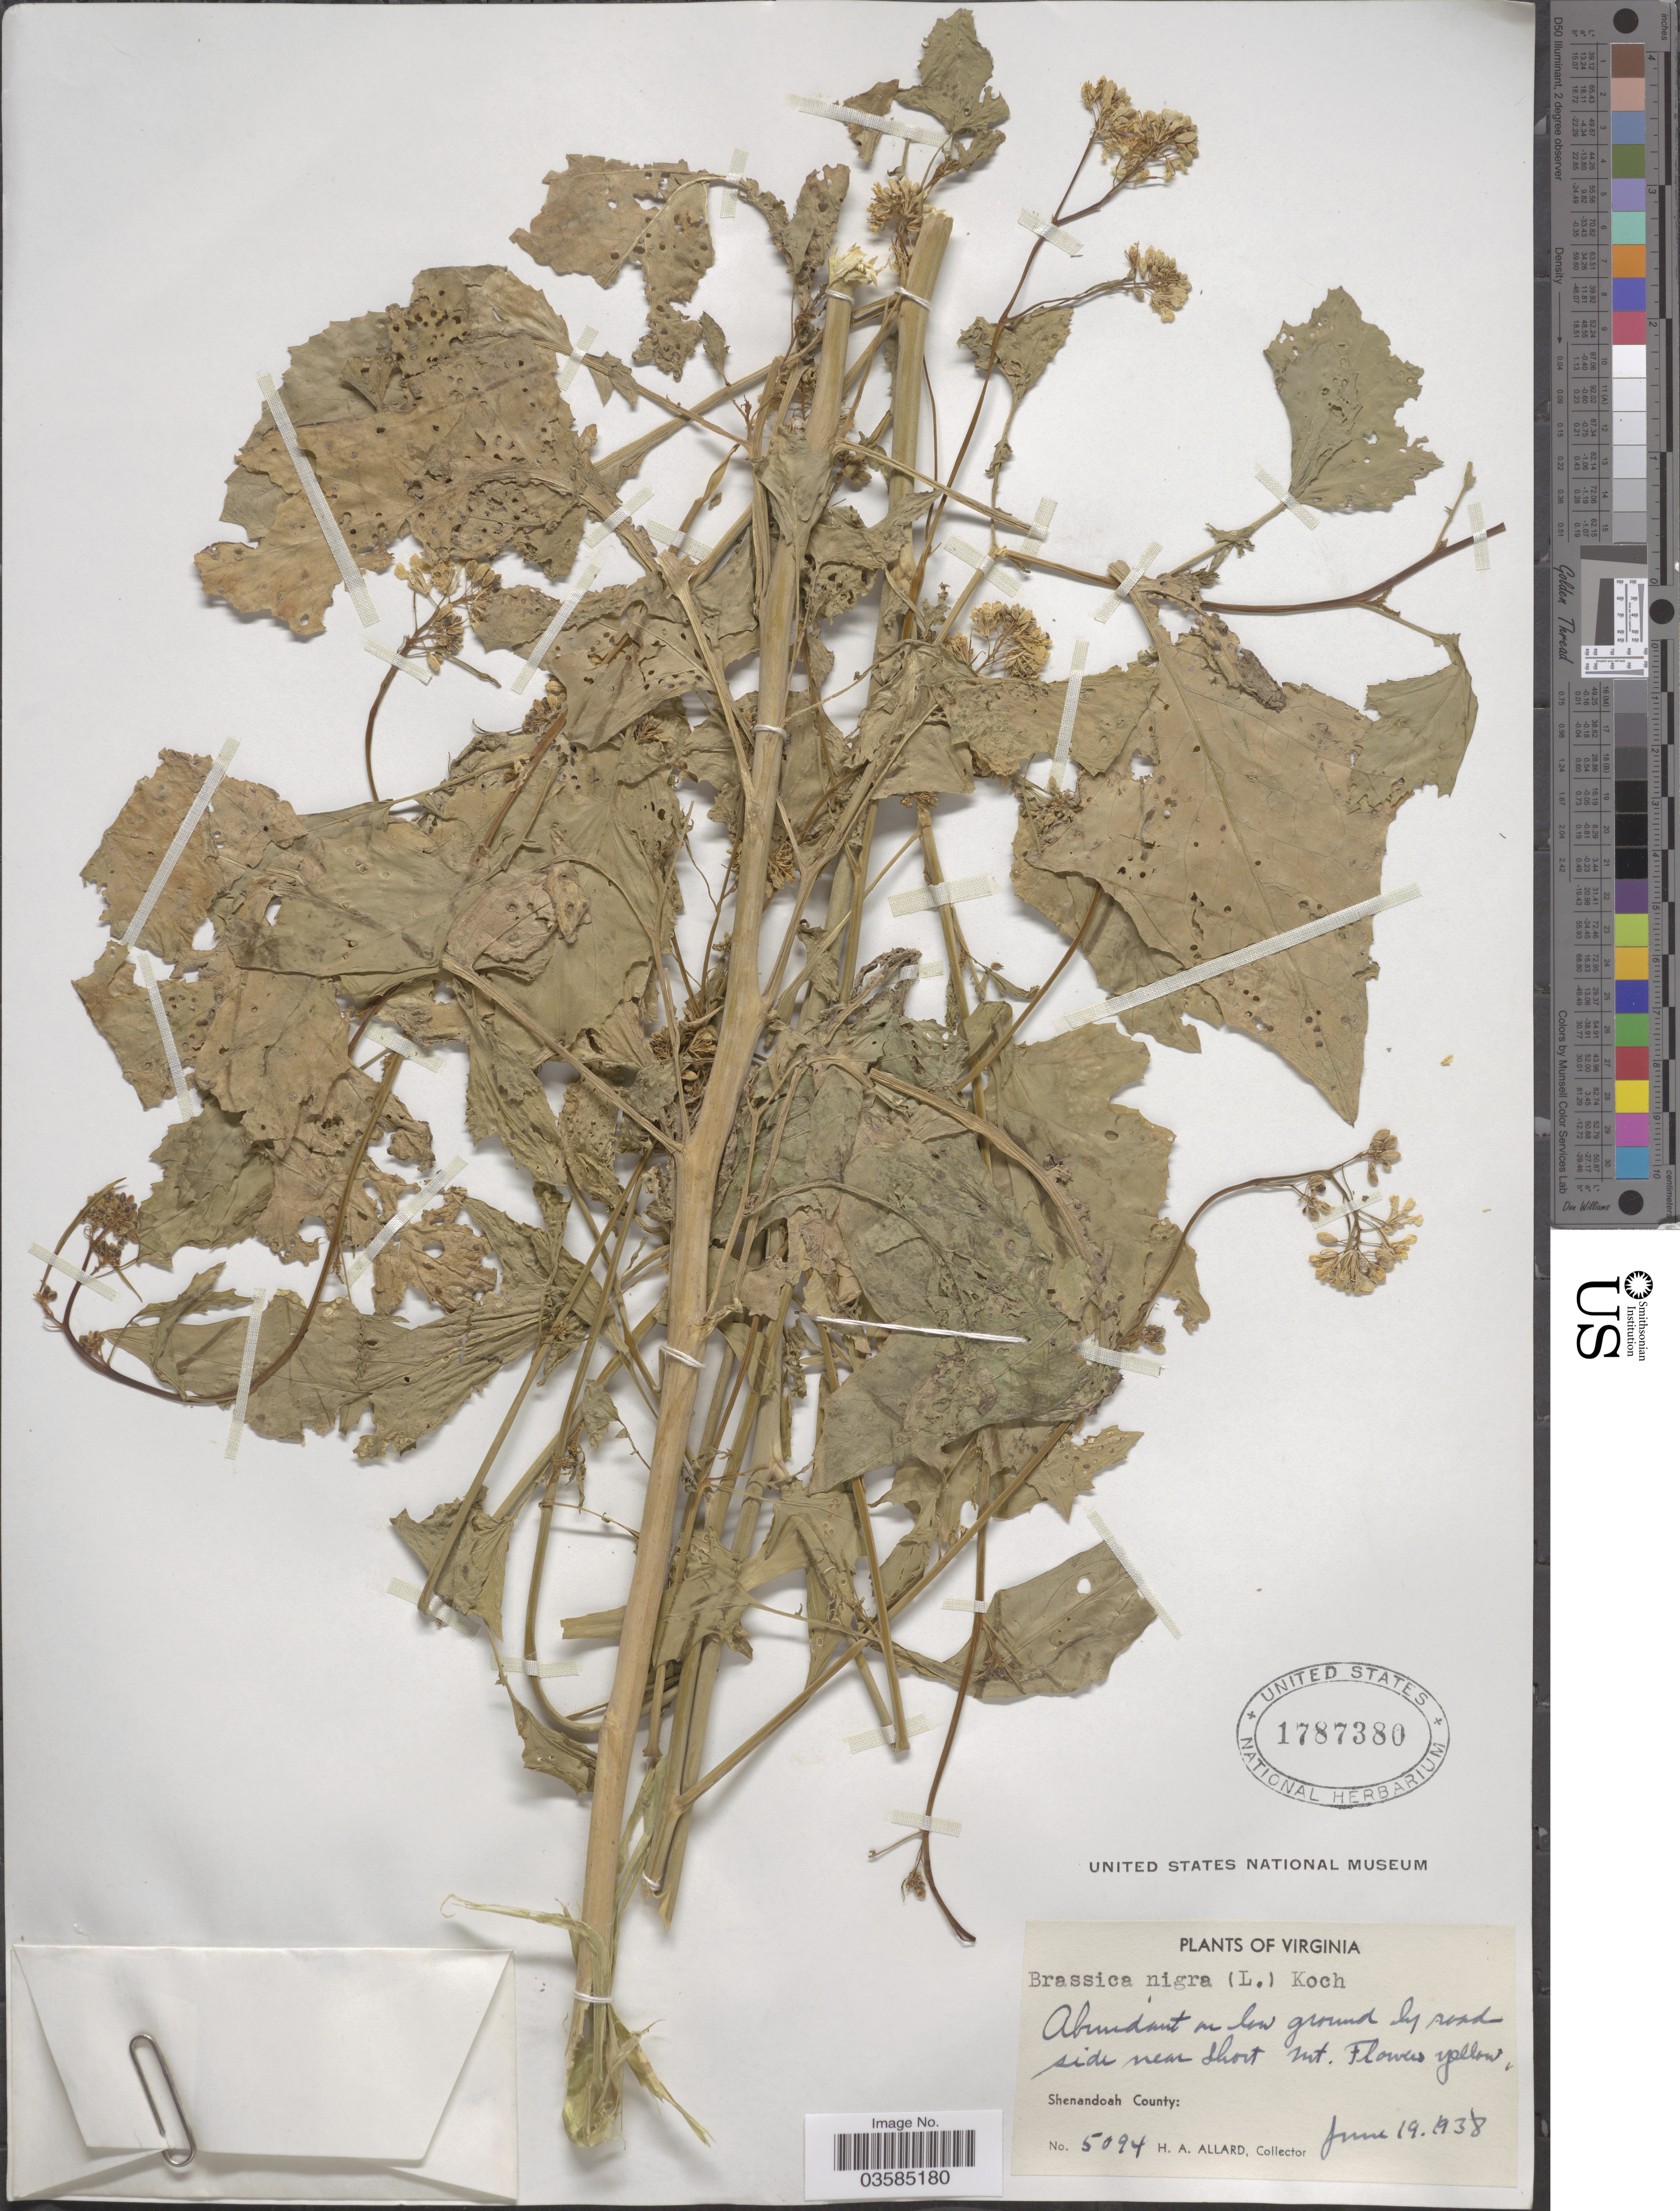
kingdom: Plantae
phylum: Tracheophyta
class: Magnoliopsida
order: Brassicales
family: Brassicaceae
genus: Brassica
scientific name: Brassica nigra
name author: (L.) W.D.J. Koch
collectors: H. A. Allard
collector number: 5094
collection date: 1938-06-19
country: United States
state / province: Virginia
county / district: Shenandoah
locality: Roadside near Short Mt. Shenandoah County.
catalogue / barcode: US 1787380